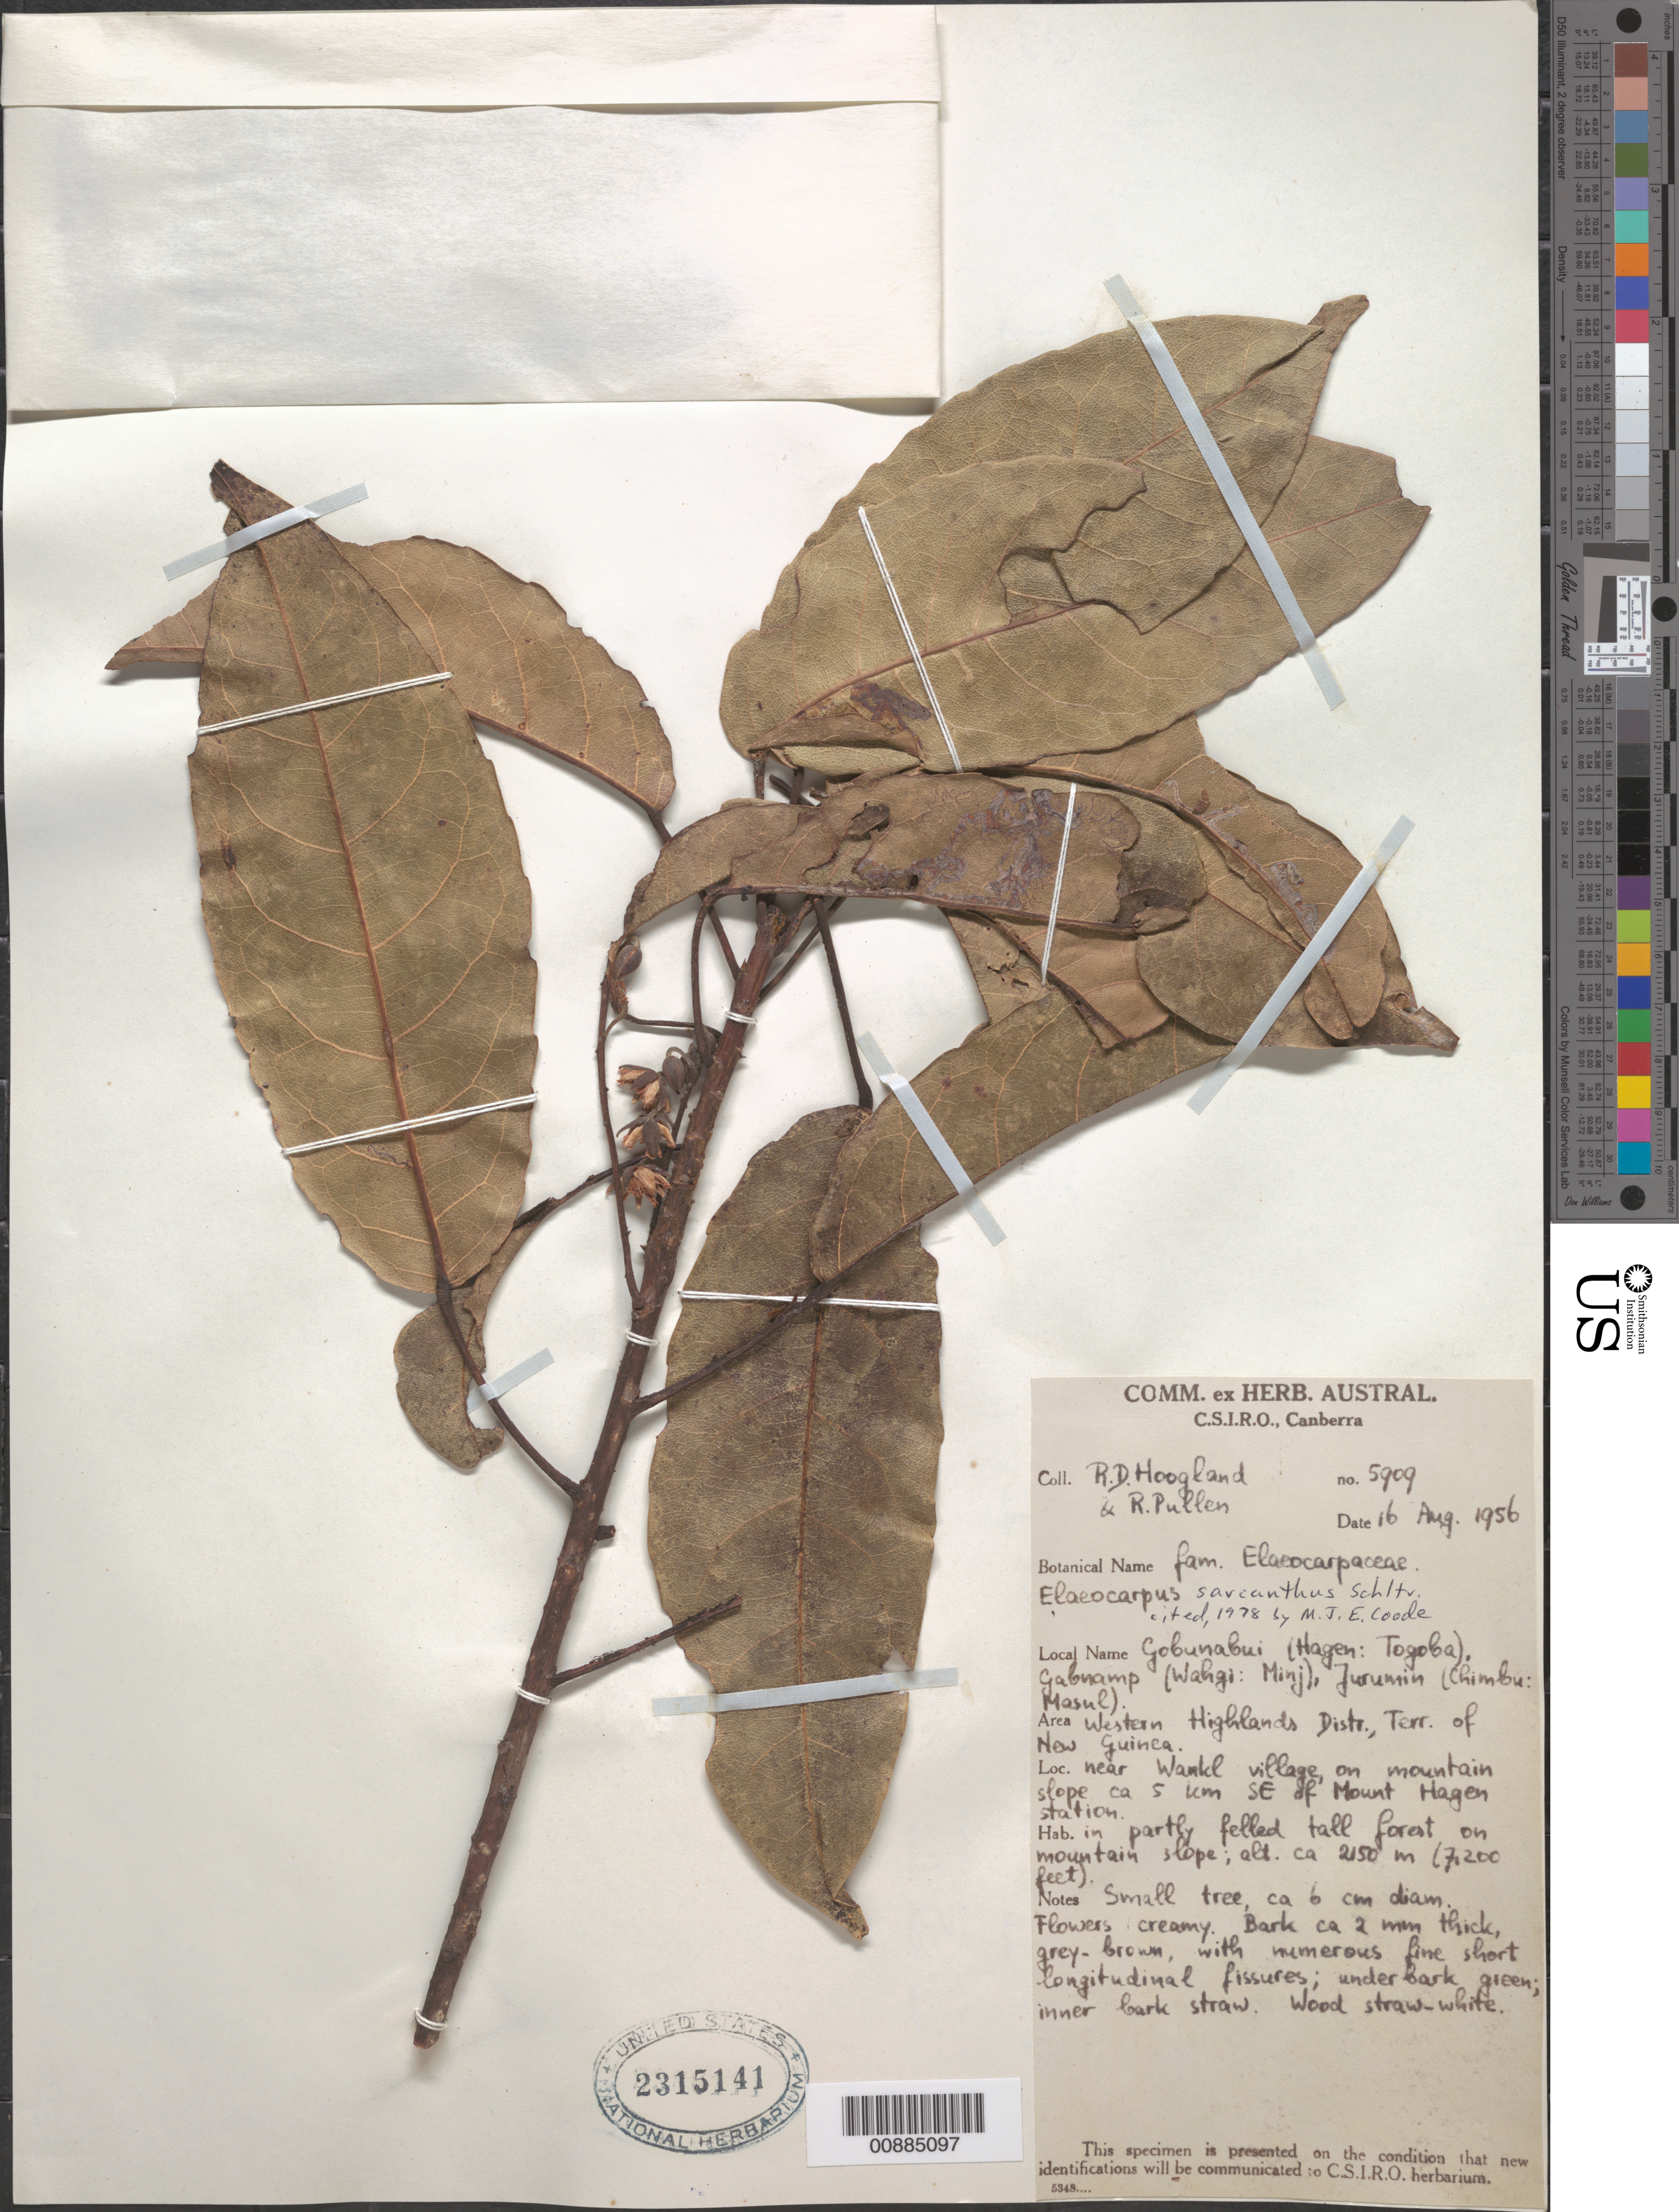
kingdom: Plantae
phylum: Tracheophyta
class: Magnoliopsida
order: Oxalidales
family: Elaeocarpaceae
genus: Elaeocarpus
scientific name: Elaeocarpus sarcanthus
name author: Schltr.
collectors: R. D. Hoogland & R. Pullen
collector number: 5909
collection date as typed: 16 Aug 1956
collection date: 1956-08-16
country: Papua New Guinea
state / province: Western Highlands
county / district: Mount Hagen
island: New Guinea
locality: SE of Mount Hagen station near Wankl village.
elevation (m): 2150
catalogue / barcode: US 2315141